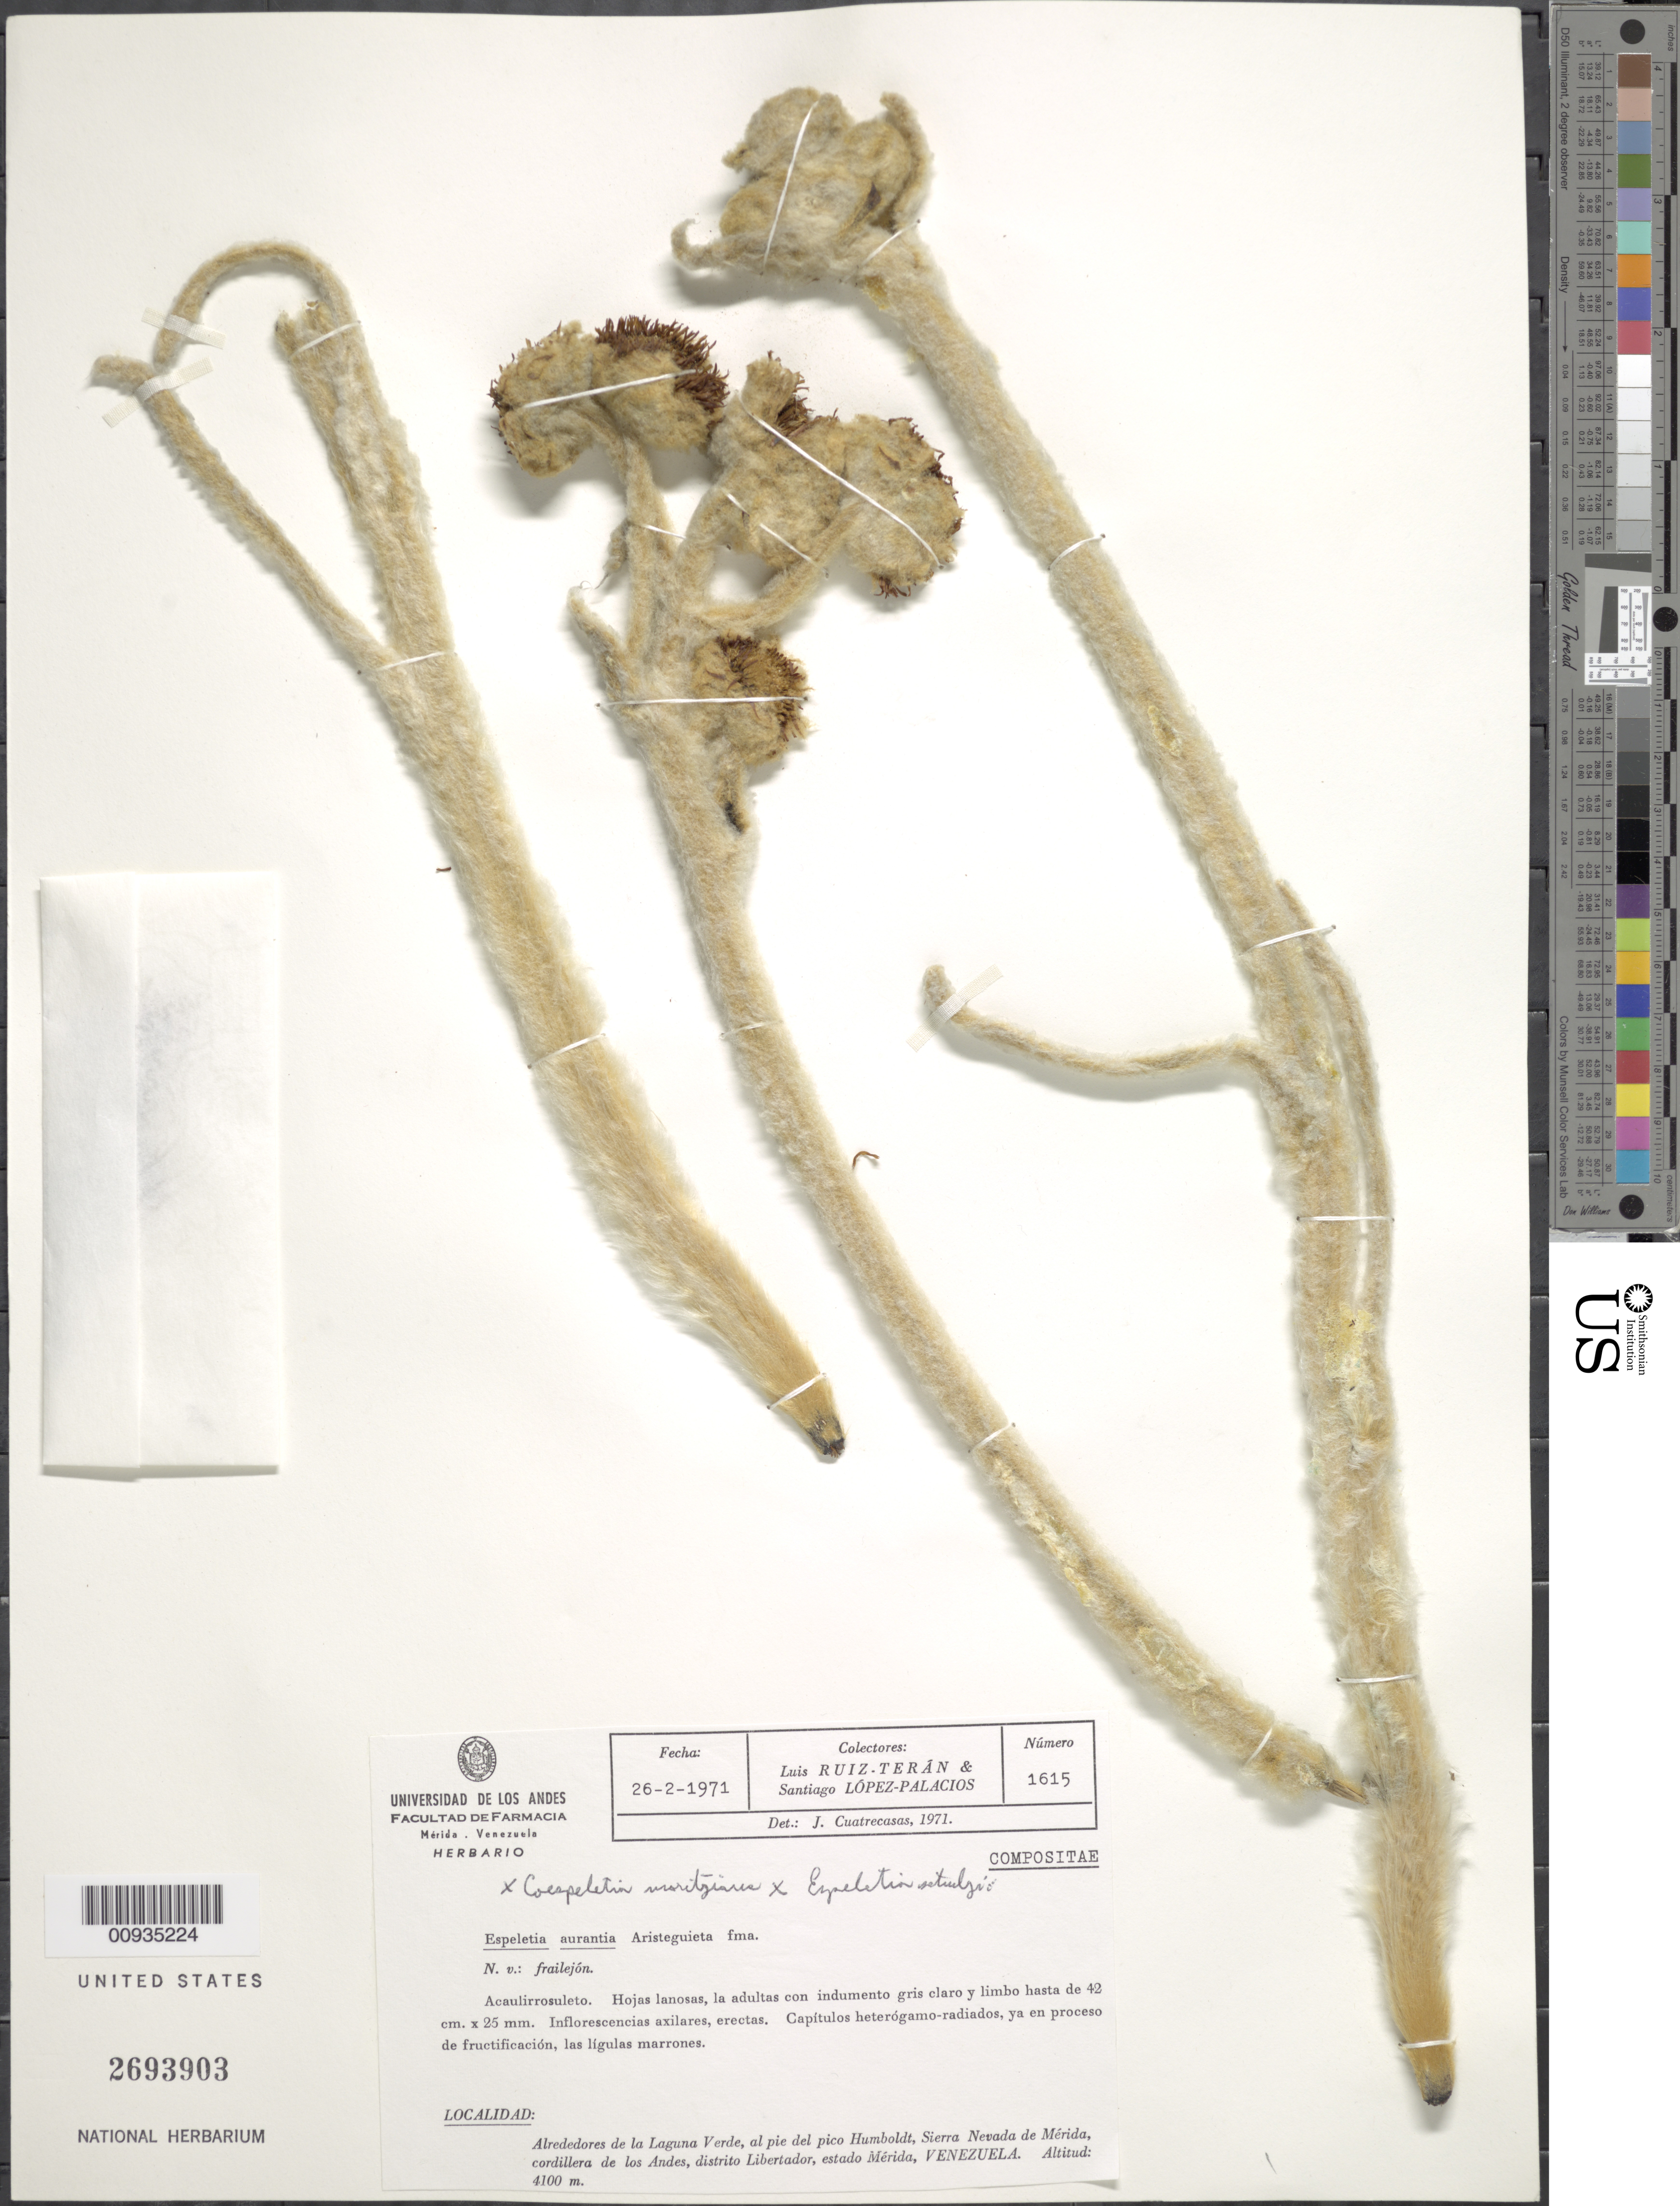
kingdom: Plantae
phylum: Tracheophyta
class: Magnoliopsida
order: Asterales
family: Asteraceae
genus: Coespeletia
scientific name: Coespeletia x aurantia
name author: Aristeg.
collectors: L. Teran & S. López-Palacios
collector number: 1615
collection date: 1971-02-26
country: Venezuela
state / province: Mérida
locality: Alrededores de la Laguna Verde, al pie del pico Humboldt, Sierra Nevada de Merida, cordillera de los Andes, distrito Libertador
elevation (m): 4100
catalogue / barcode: US 2693903